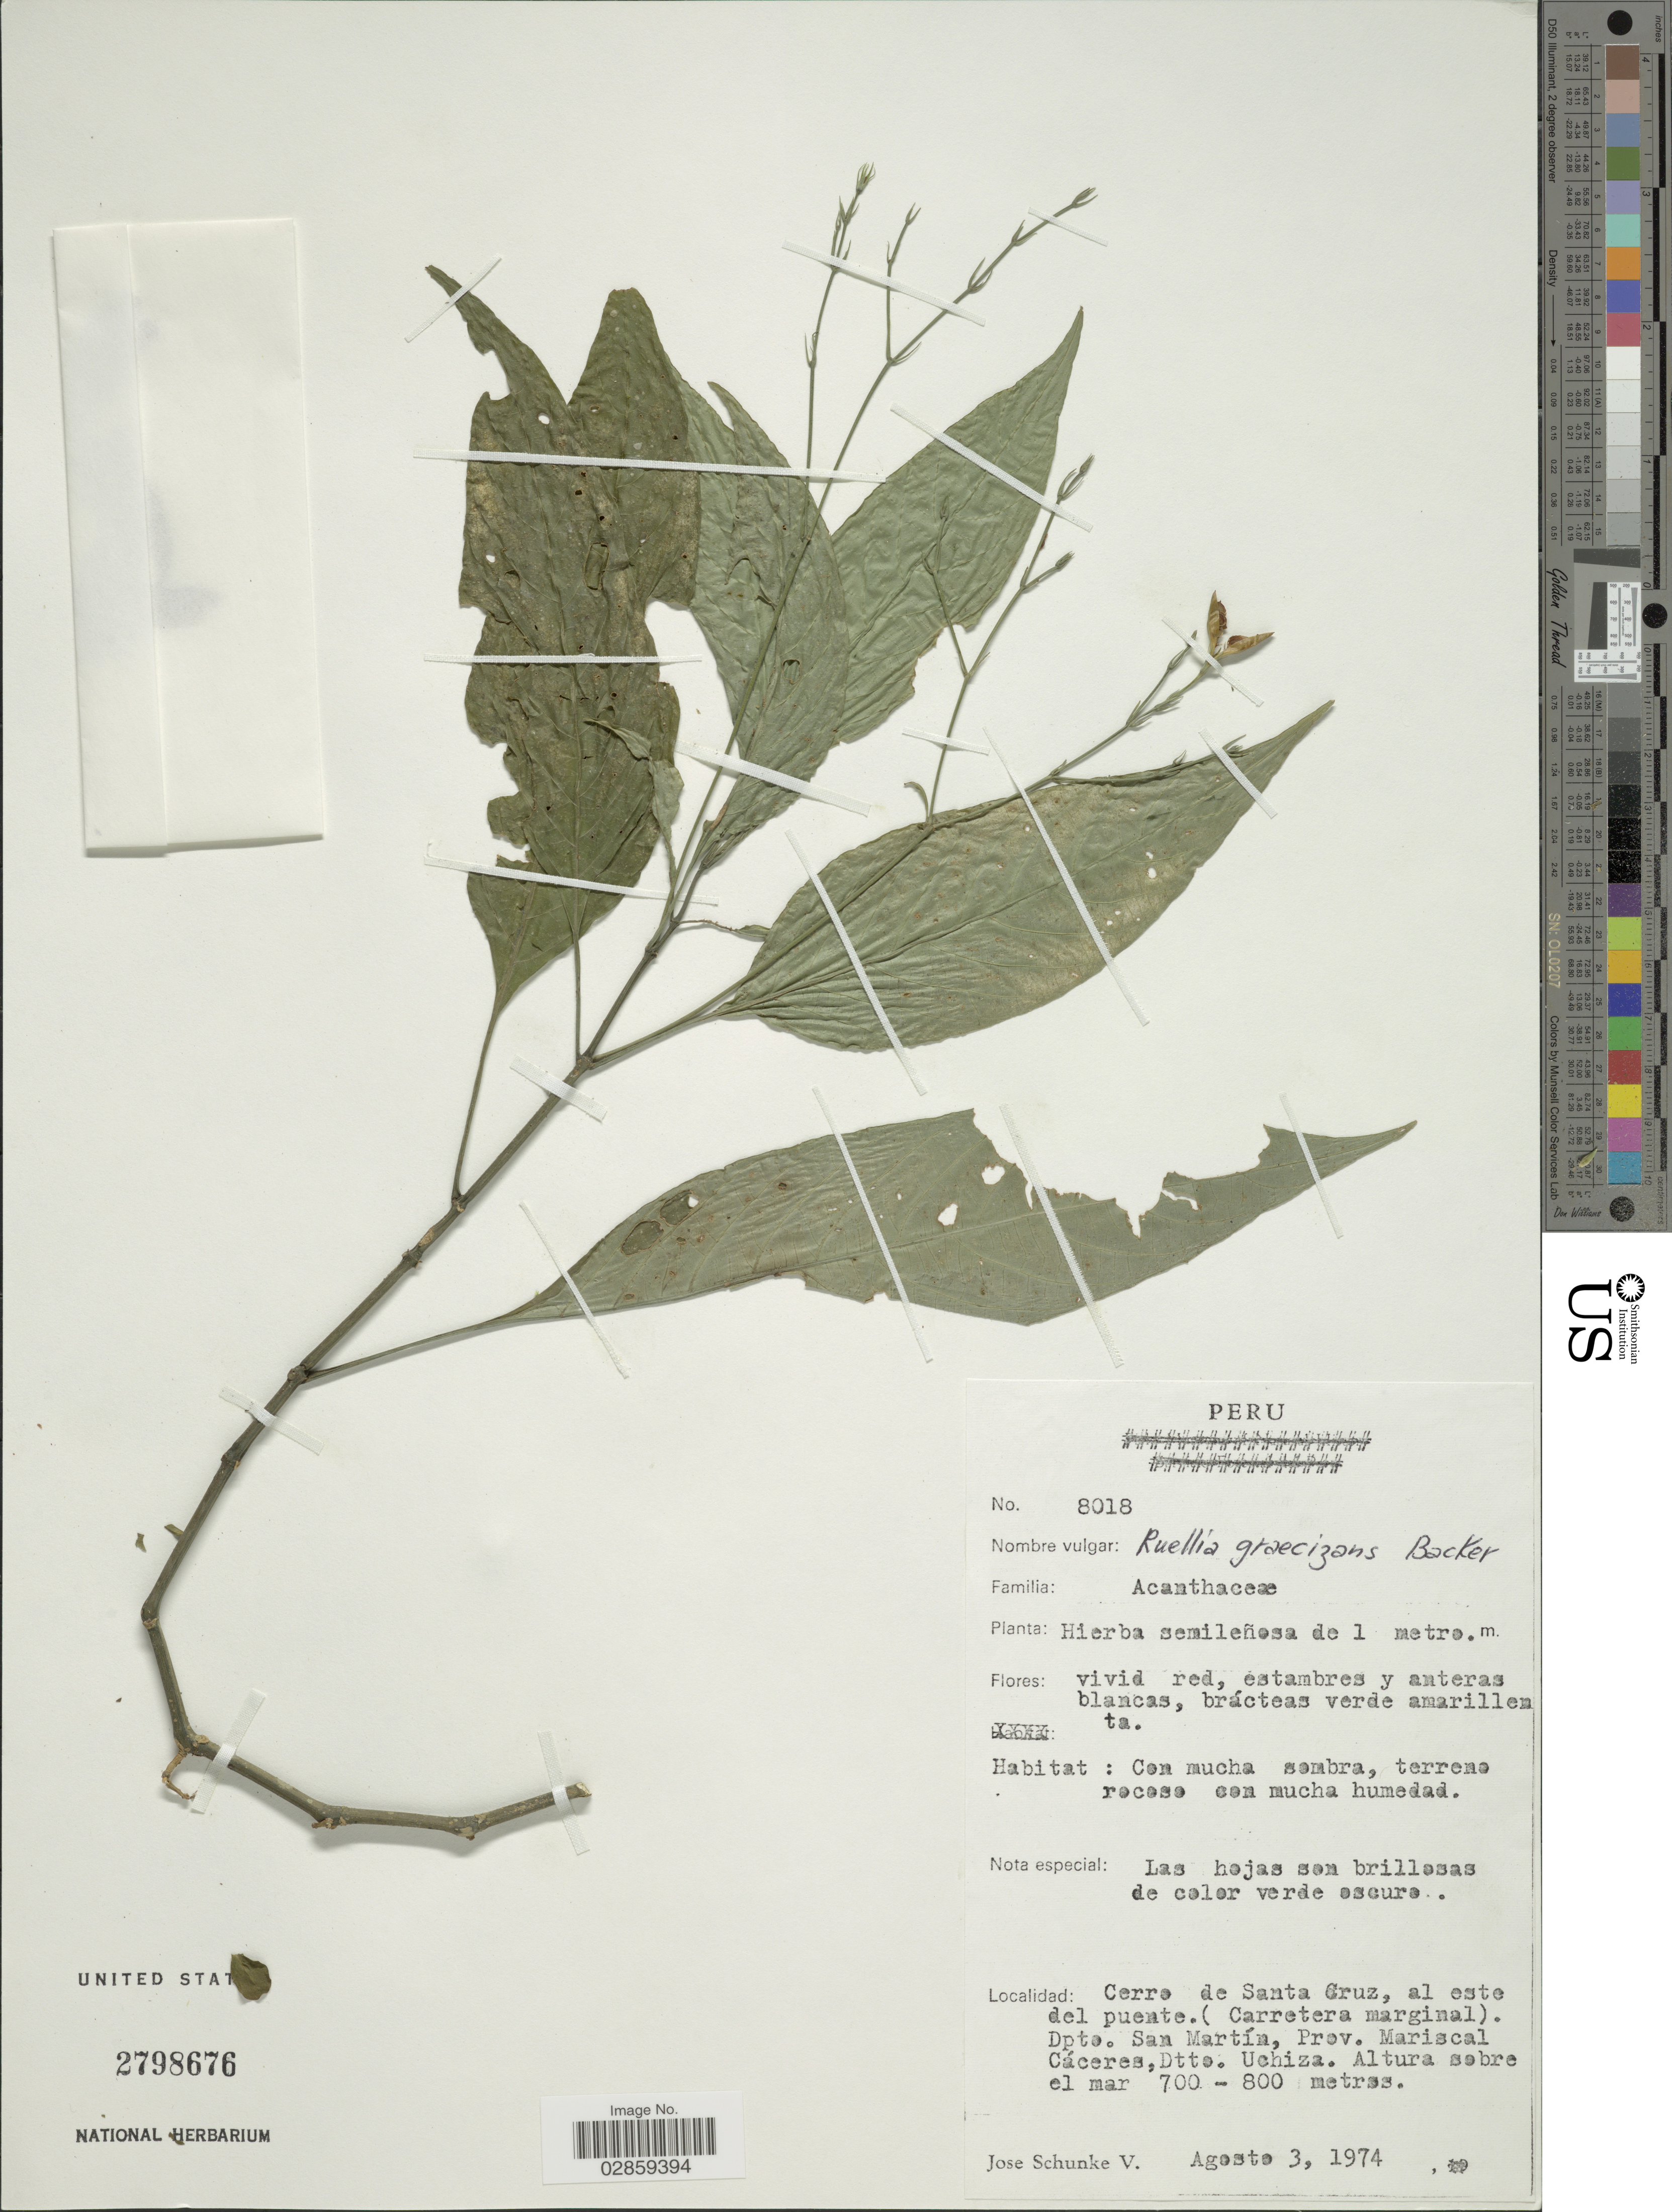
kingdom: Plantae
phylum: Tracheophyta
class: Magnoliopsida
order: Lamiales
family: Acanthaceae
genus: Ruellia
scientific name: Ruellia brevifolia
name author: (Pohl) C. Ezcurra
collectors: J. Schunke Vigo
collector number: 8018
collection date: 1974-08-03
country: Peru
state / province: San Martín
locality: Cerro de Santa Cruz, al este del puente. (Carretera marginal). Dpto. San Martín, Prov. Mariscal Cáceres, Dtto. Uchiza.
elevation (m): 700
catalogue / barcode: US 2798676